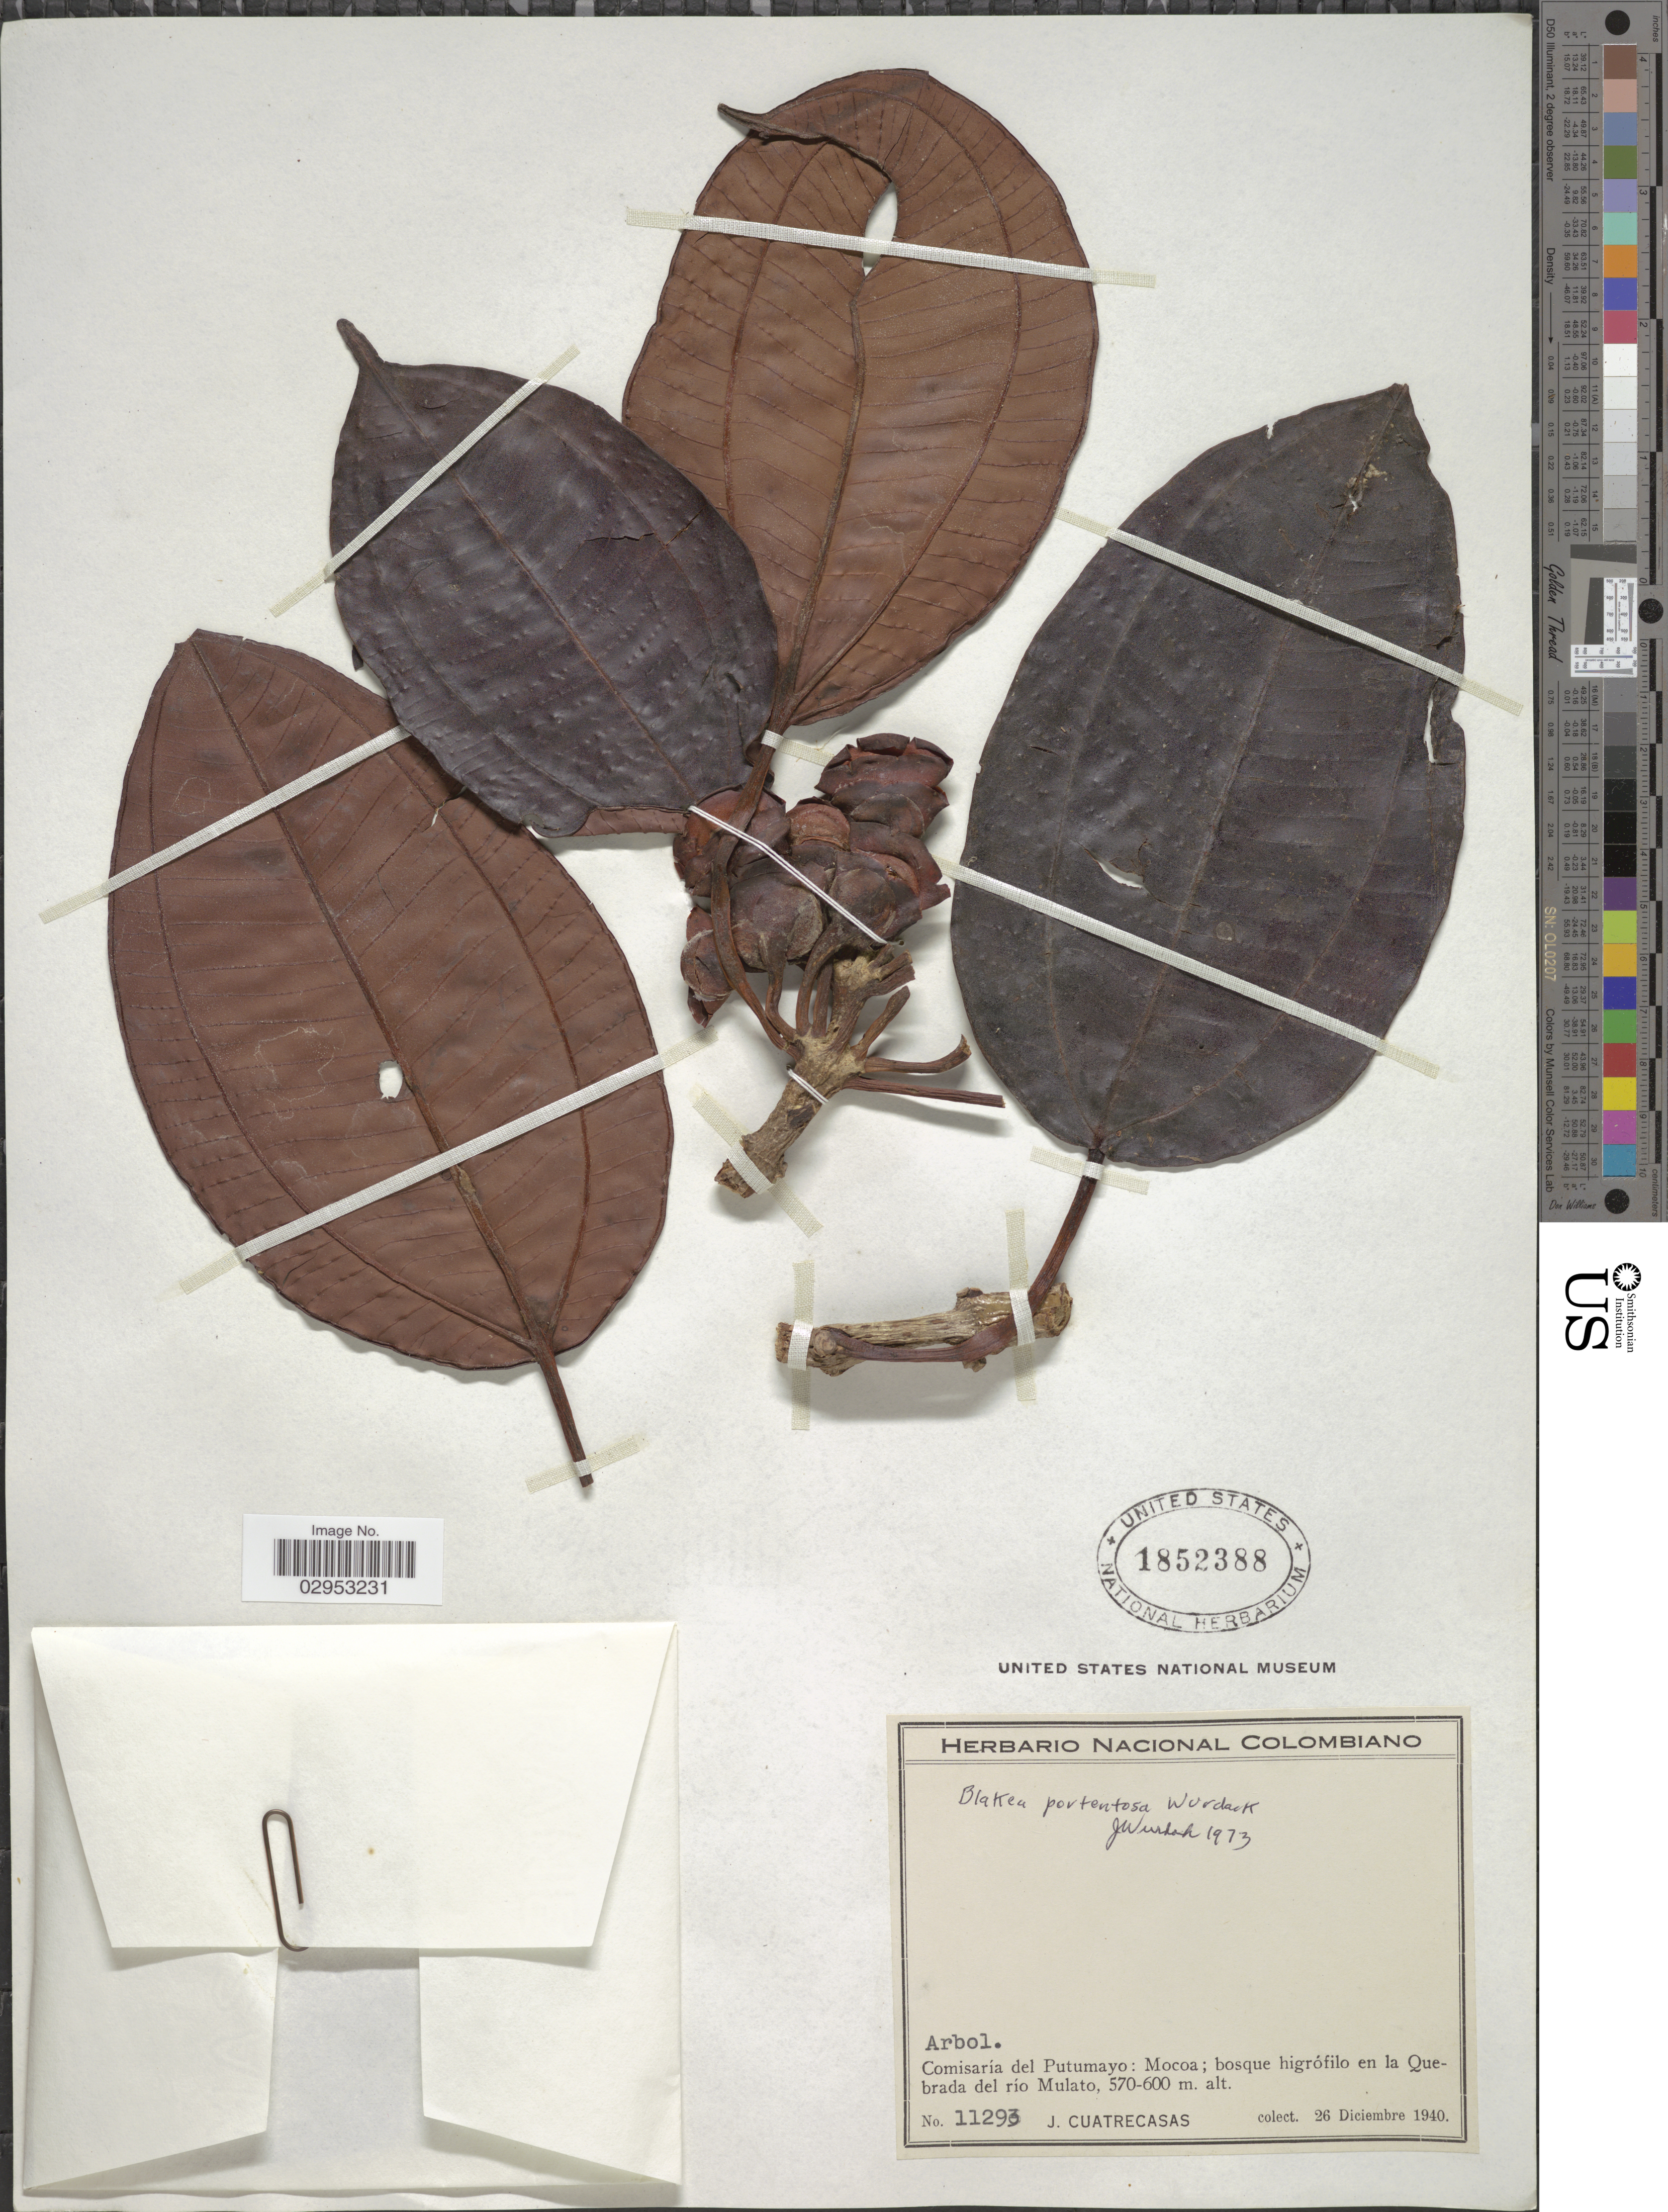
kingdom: Plantae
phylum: Tracheophyta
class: Magnoliopsida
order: Myrtales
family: Melastomataceae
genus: Blakea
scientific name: Blakea portentosa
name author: Wurdack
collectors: J. Cuatrecasas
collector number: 11293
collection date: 1940-12-26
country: Colombia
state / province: Putumayo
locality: Comisaría del Putumayo: Mocoa; bosque higrófilo en la Quebrada del río Mulato.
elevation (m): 570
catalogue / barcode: US 1852388